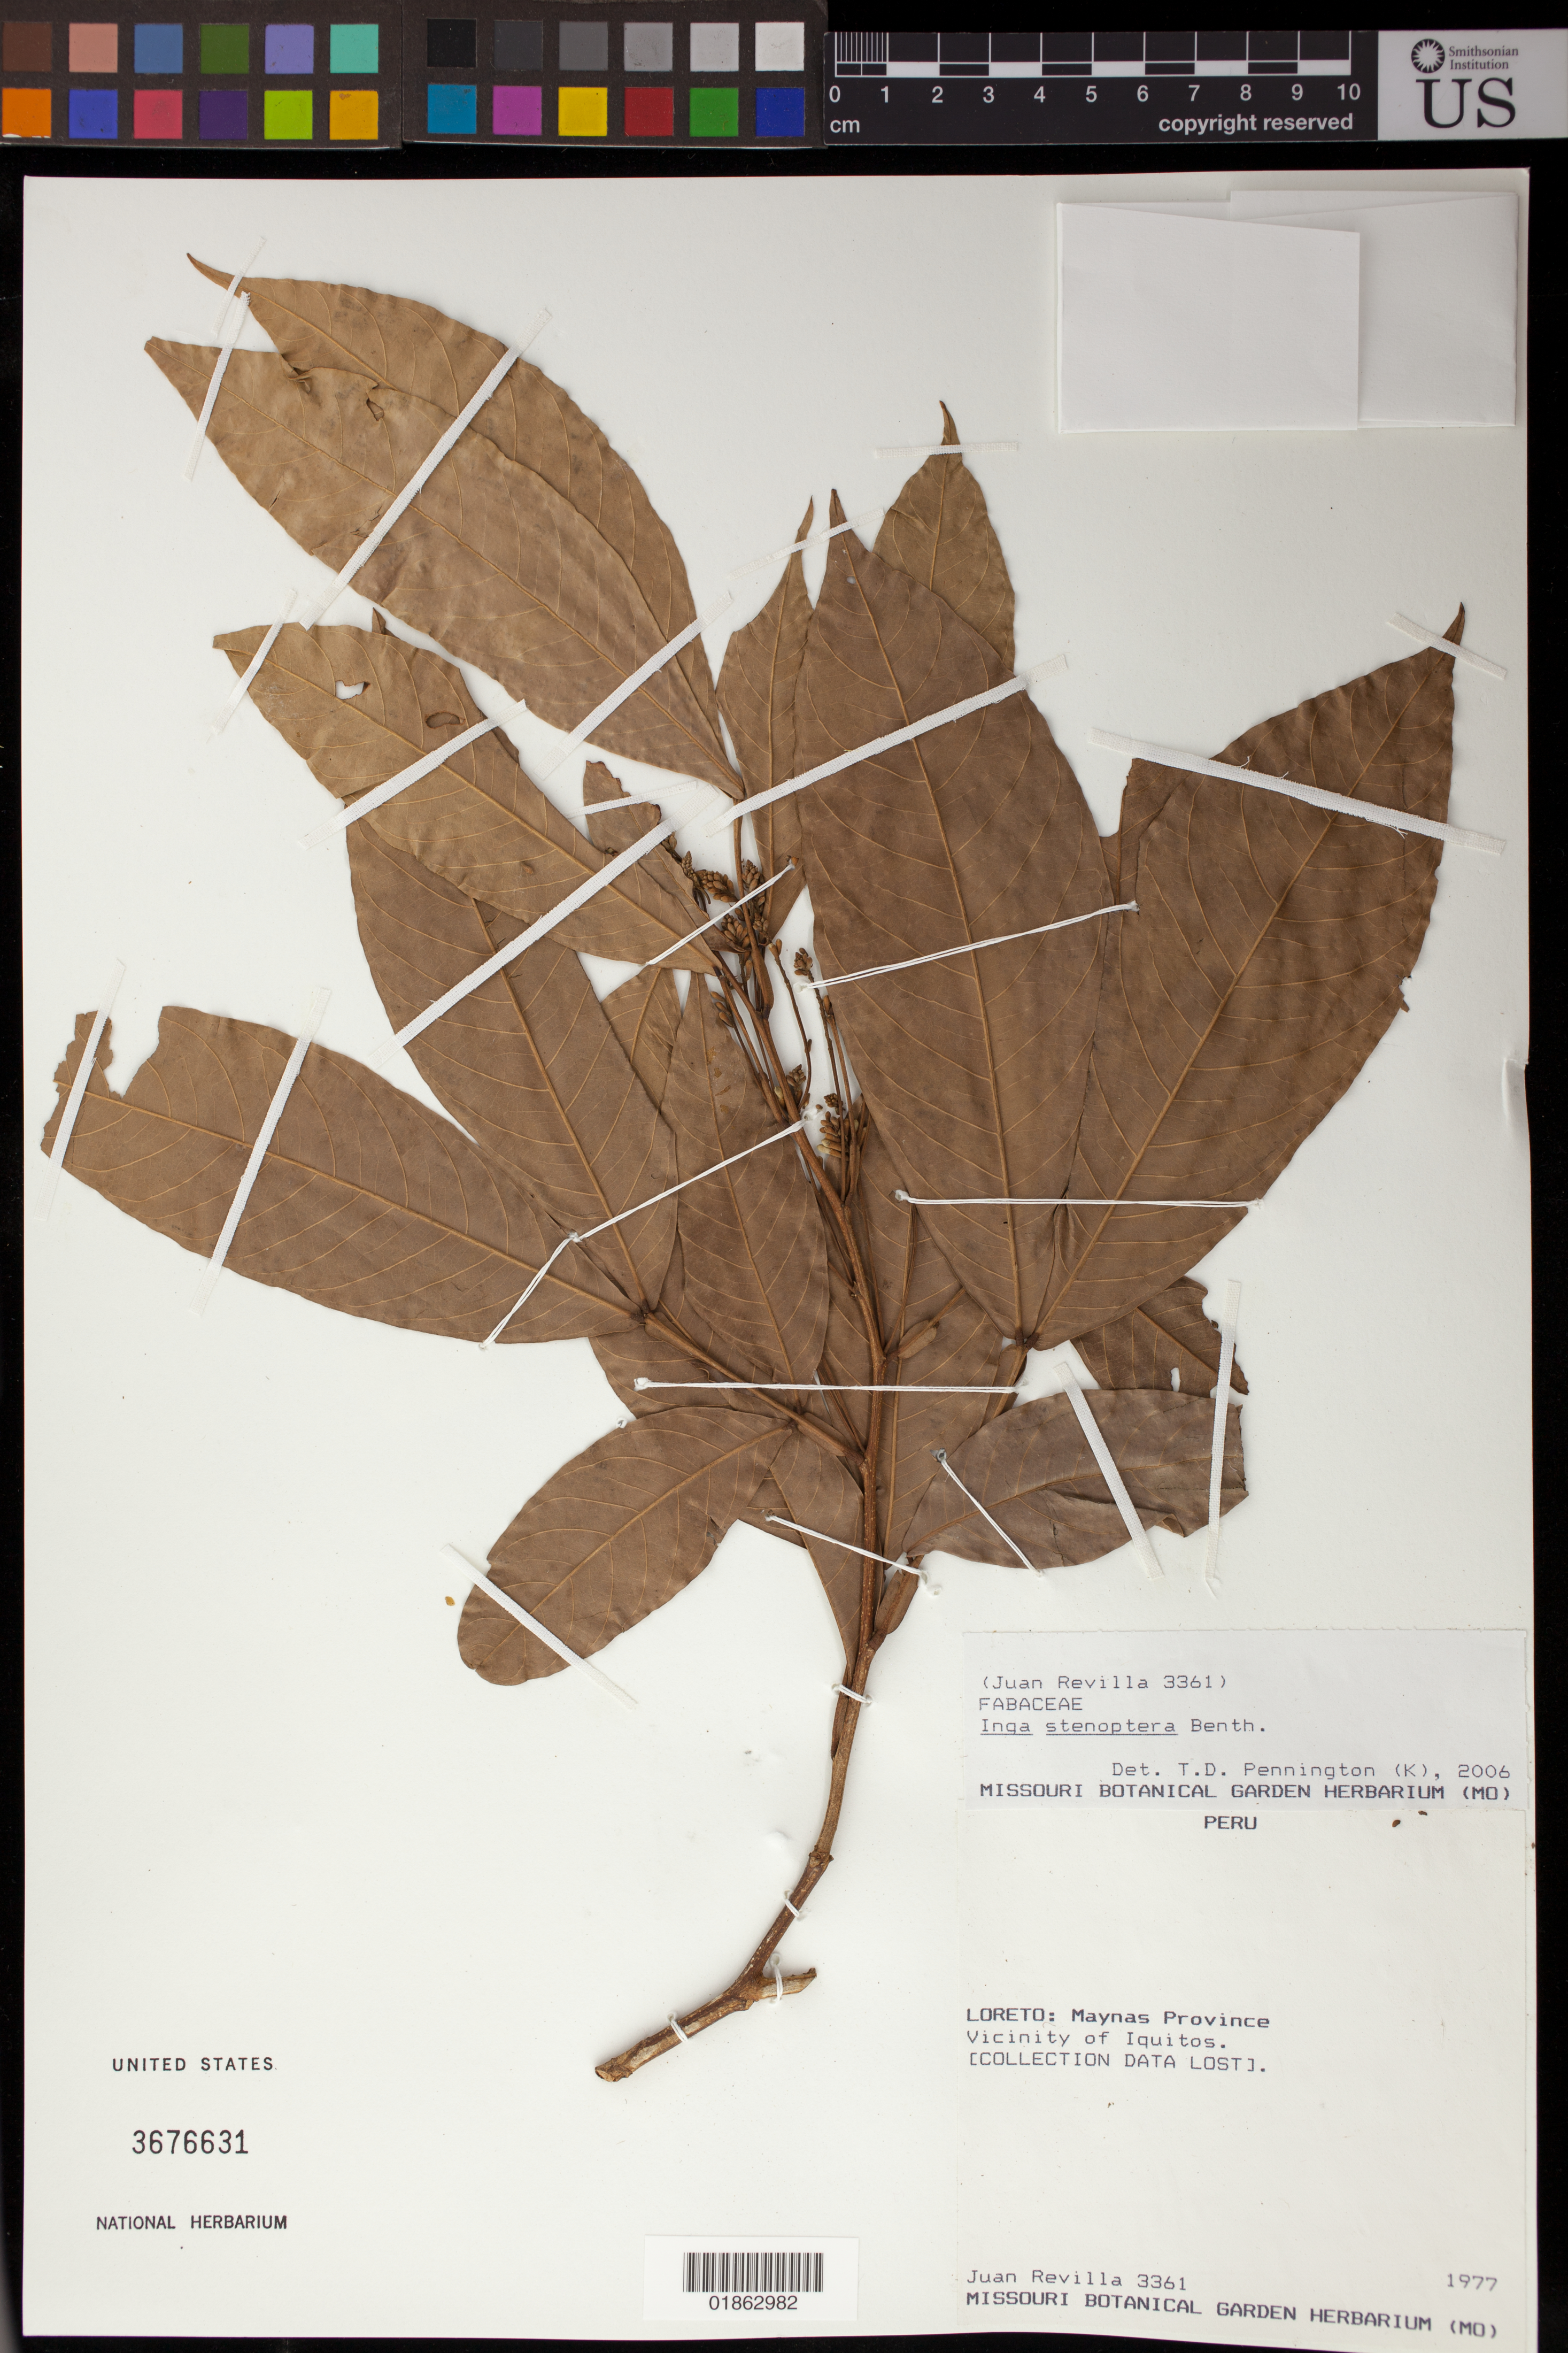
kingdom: Plantae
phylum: Tracheophyta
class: Magnoliopsida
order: Fabales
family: Fabaceae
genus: Inga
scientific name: Inga stenoptera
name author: Benth.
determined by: Pennington, T. D., (K)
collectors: J. Revilla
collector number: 3361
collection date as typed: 1977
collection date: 1977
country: Peru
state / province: Loreto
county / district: Maynas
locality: Vicinity of Iquitos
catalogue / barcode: US 3676631